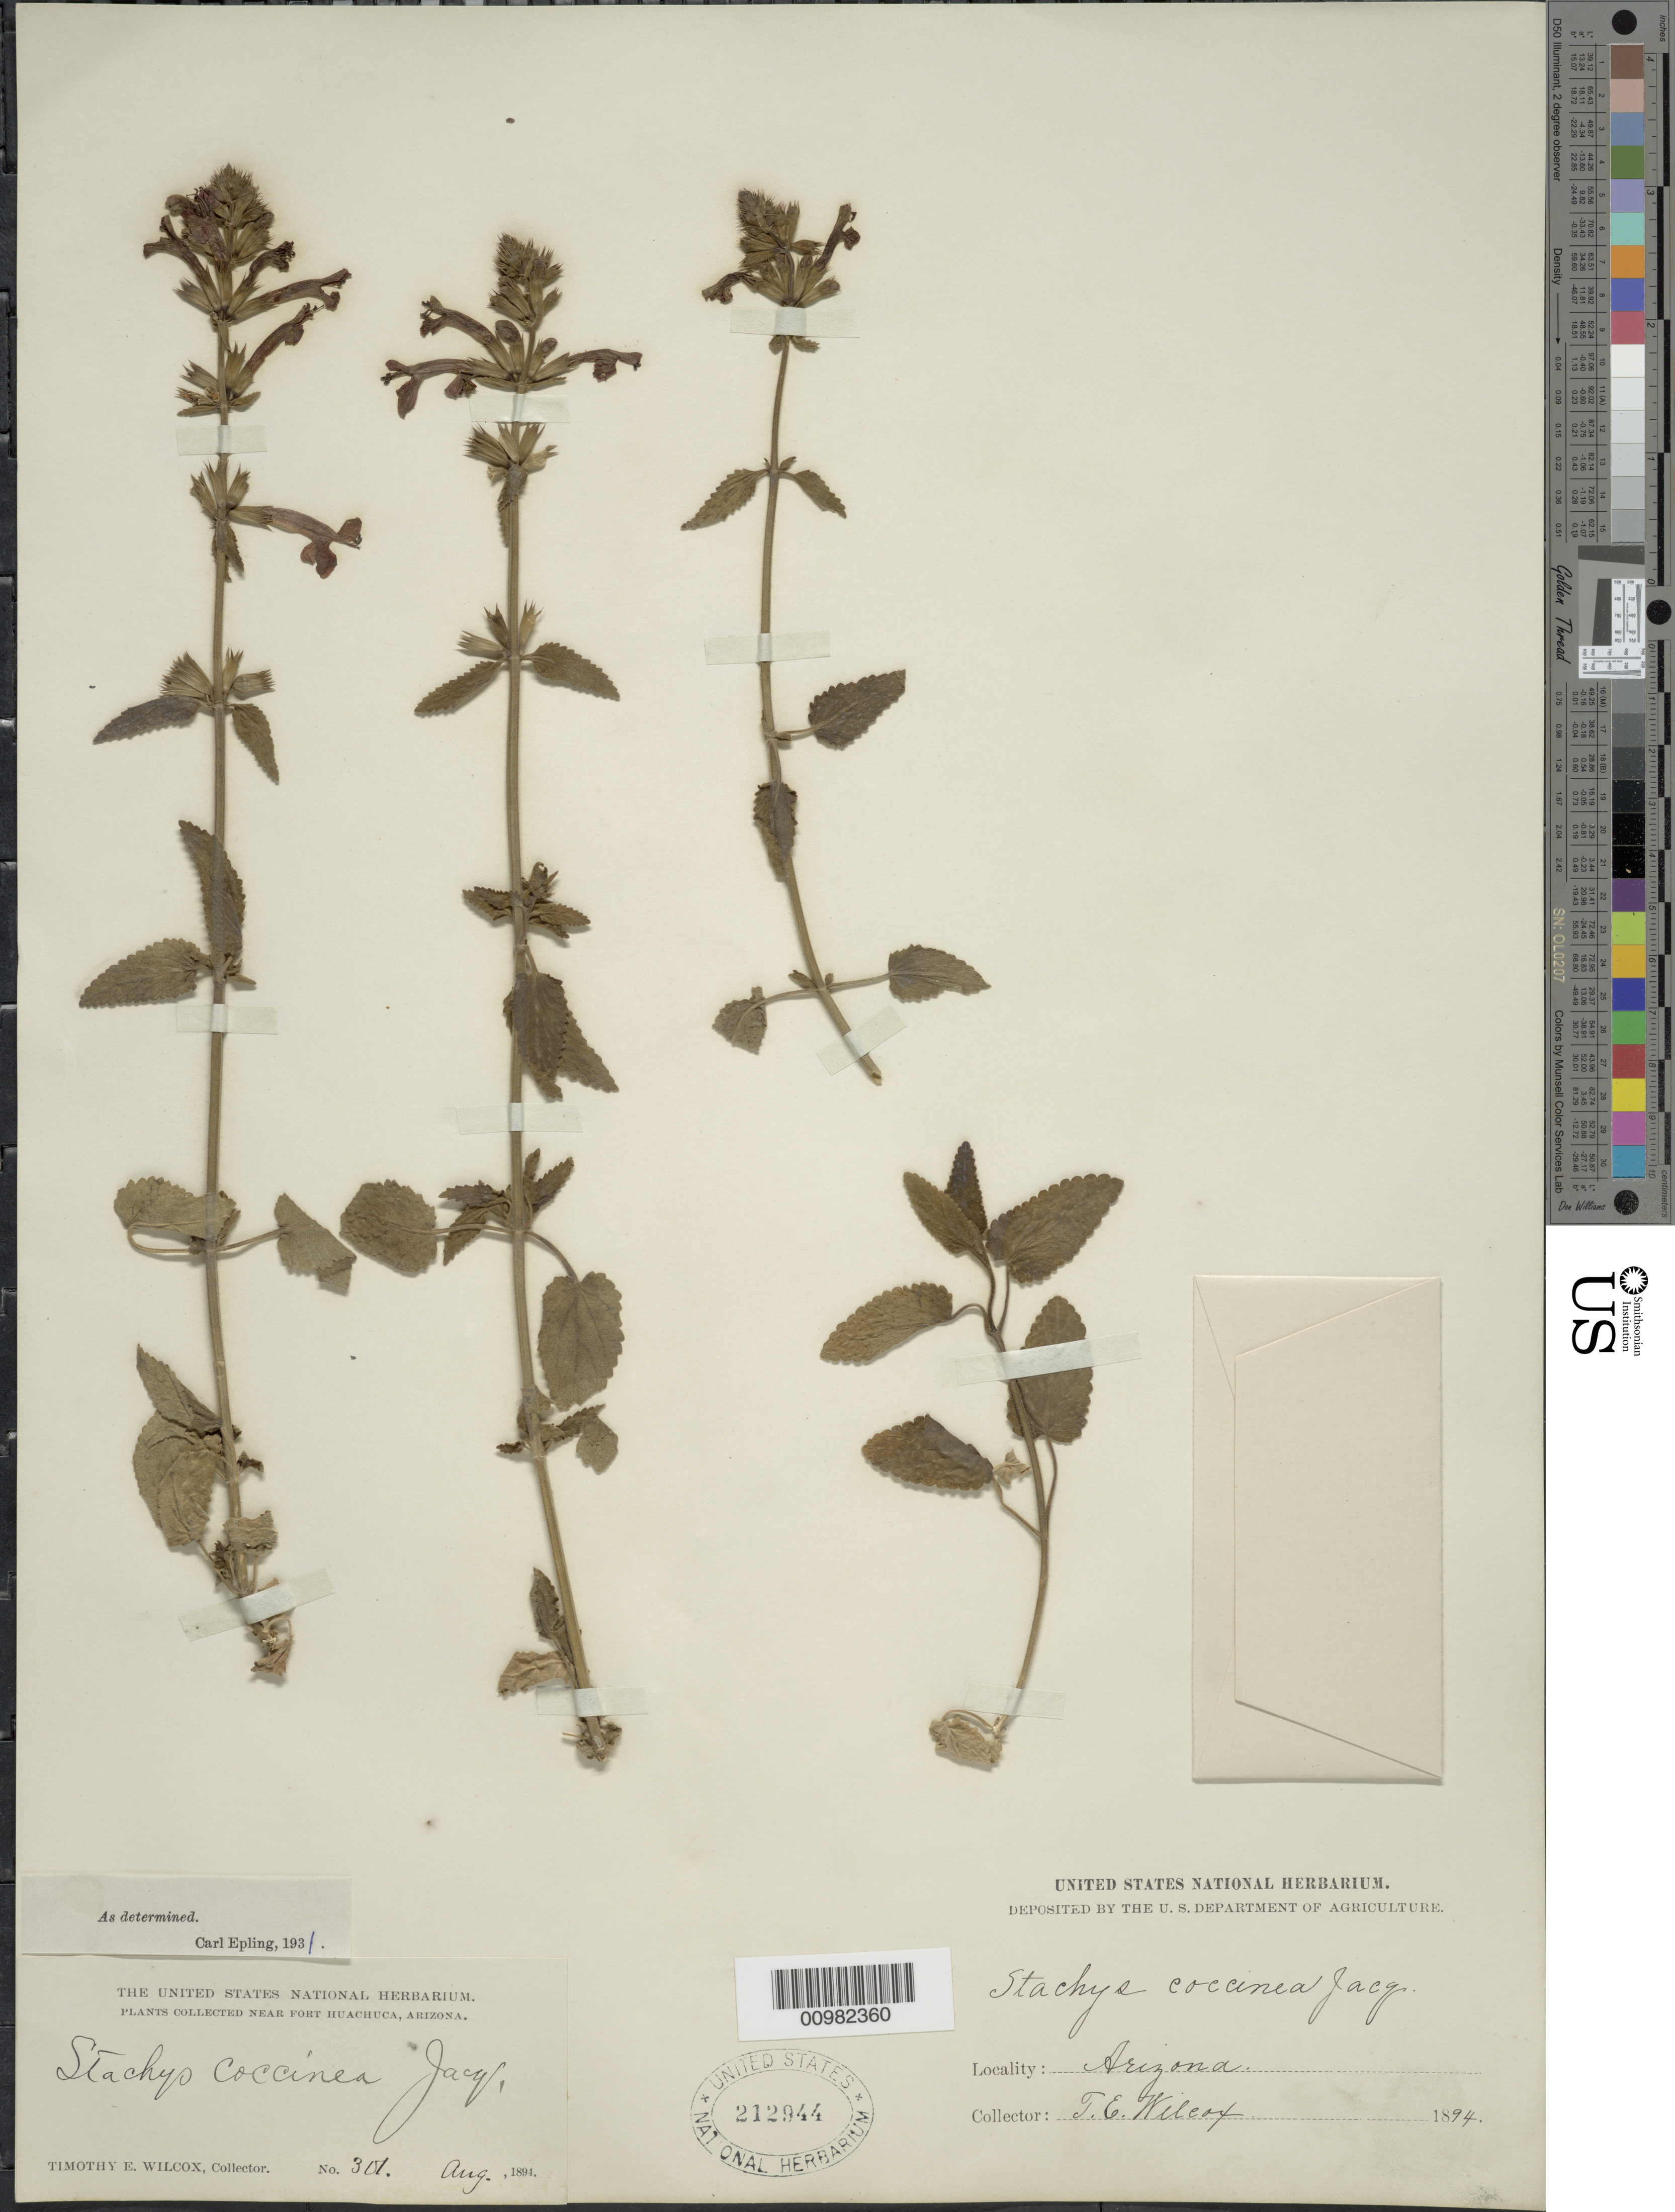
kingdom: Plantae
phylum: Tracheophyta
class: Magnoliopsida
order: Lamiales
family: Lamiaceae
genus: Stachys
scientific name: Stachys coccinea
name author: Ortega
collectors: T. E. Wilcox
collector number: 301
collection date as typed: Aug 1894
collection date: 1894-08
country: United States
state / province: Arizona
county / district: Cochise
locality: Near Fort Huachuca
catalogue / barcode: US 212944